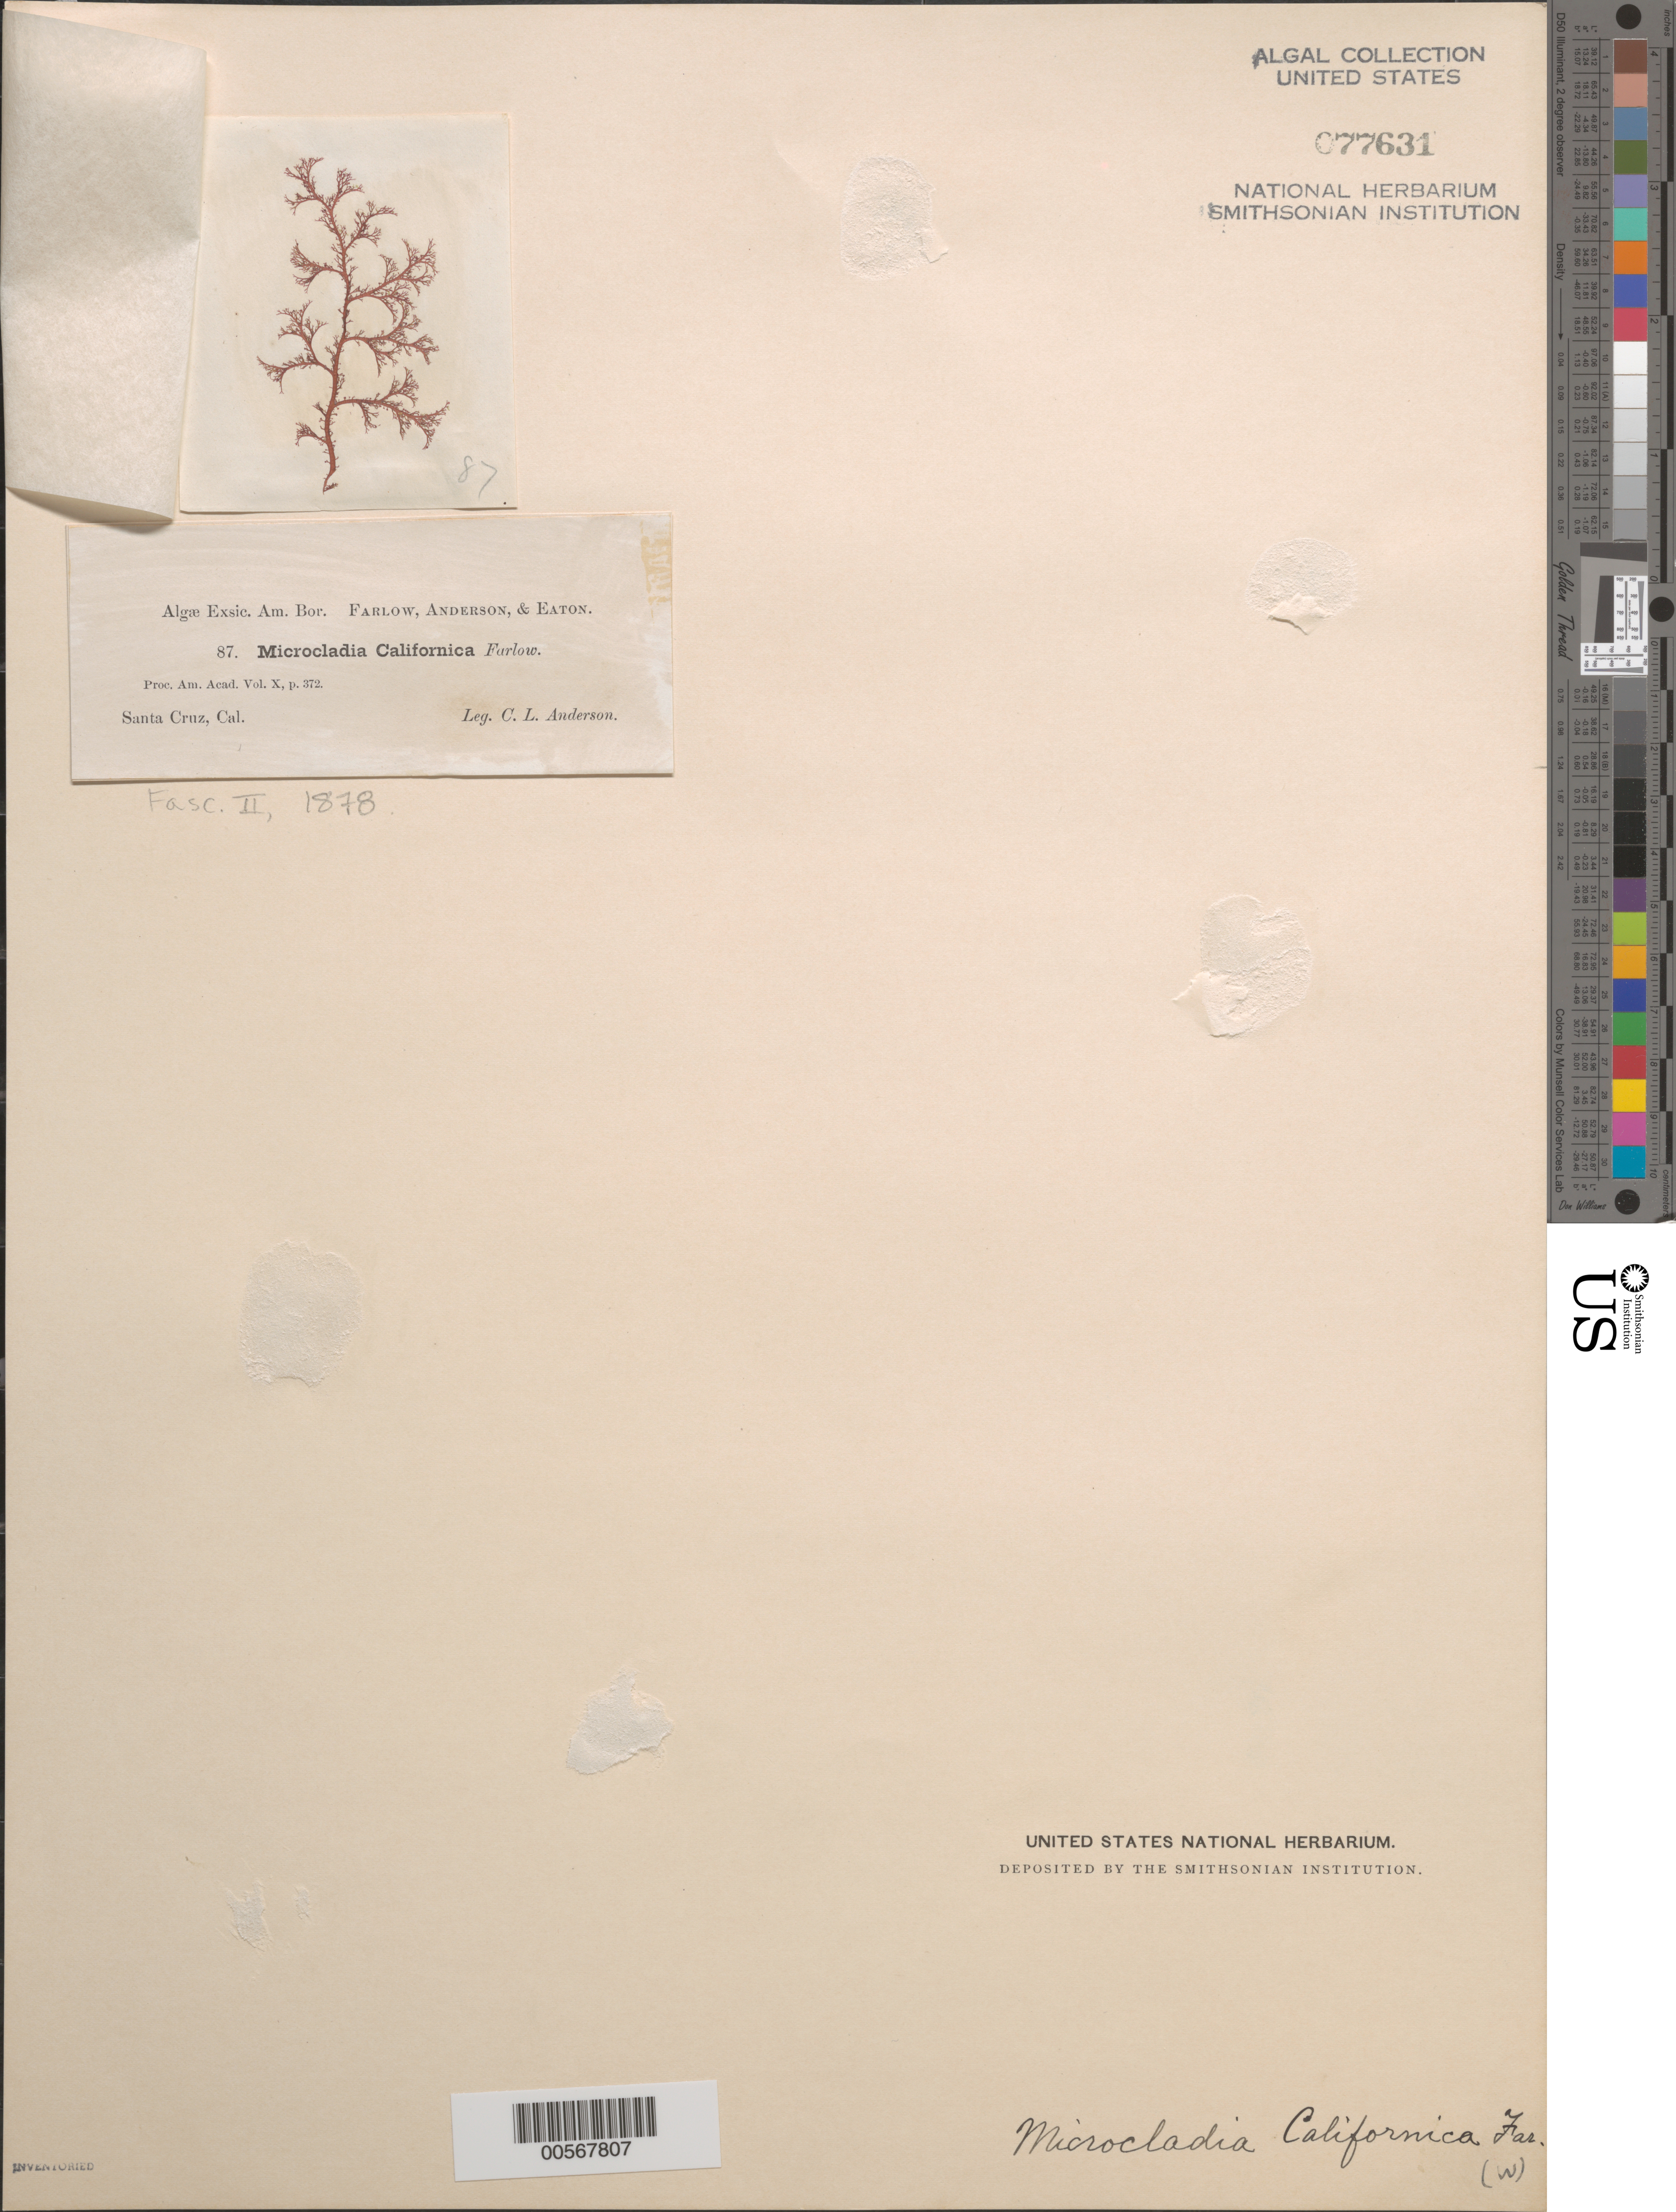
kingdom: Plantae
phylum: Rhodophyta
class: Florideophyceae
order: Ceramiales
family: Ceramiaceae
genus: Campylaephora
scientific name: Campylaephora californica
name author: (Farl.) T.O. Cho in T.O. Cho et al.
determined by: Algae name updating Project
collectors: C. L. Anderson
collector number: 87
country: United States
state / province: California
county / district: Santa Cruz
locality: Santa Cruz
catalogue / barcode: US 77631